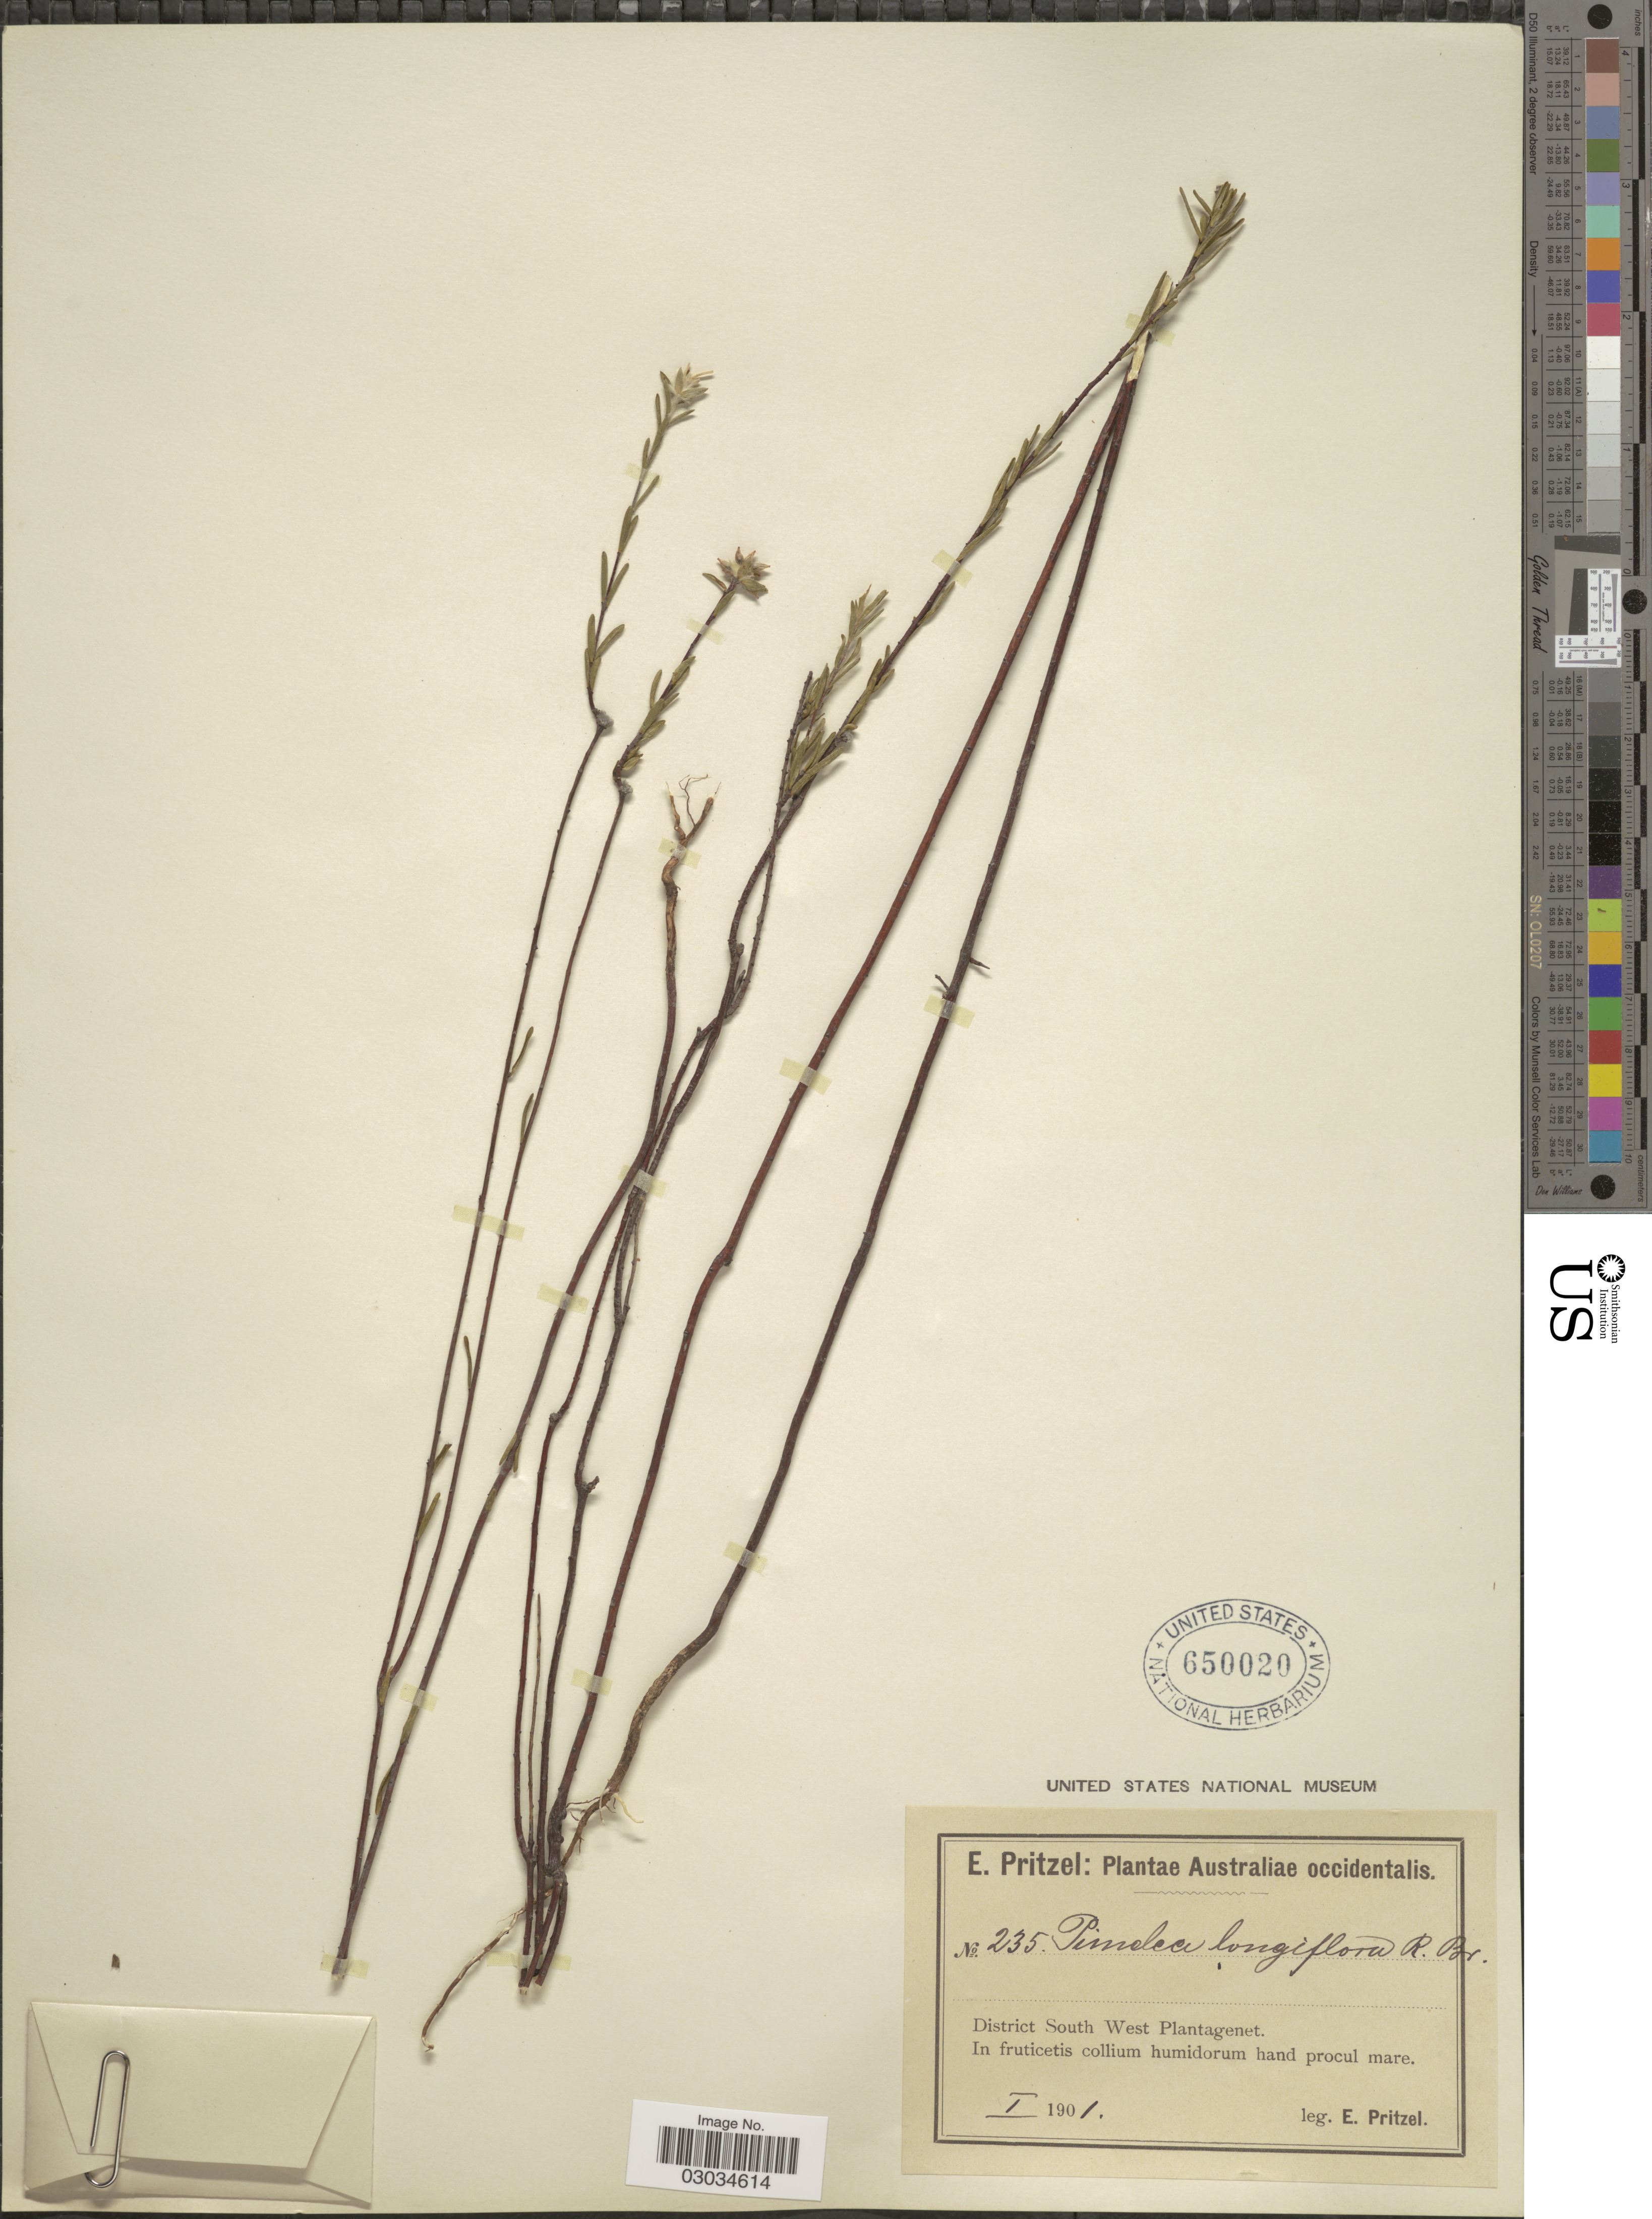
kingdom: Plantae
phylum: Tracheophyta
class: Magnoliopsida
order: Malvales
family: Thymelaeaceae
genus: Pimelea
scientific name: Pimelea longiflora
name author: R. Br.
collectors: E. G. Pritzel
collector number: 235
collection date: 1901-01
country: Australia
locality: Australiae occidentalis. District South West Plantagenet.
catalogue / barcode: US 650020